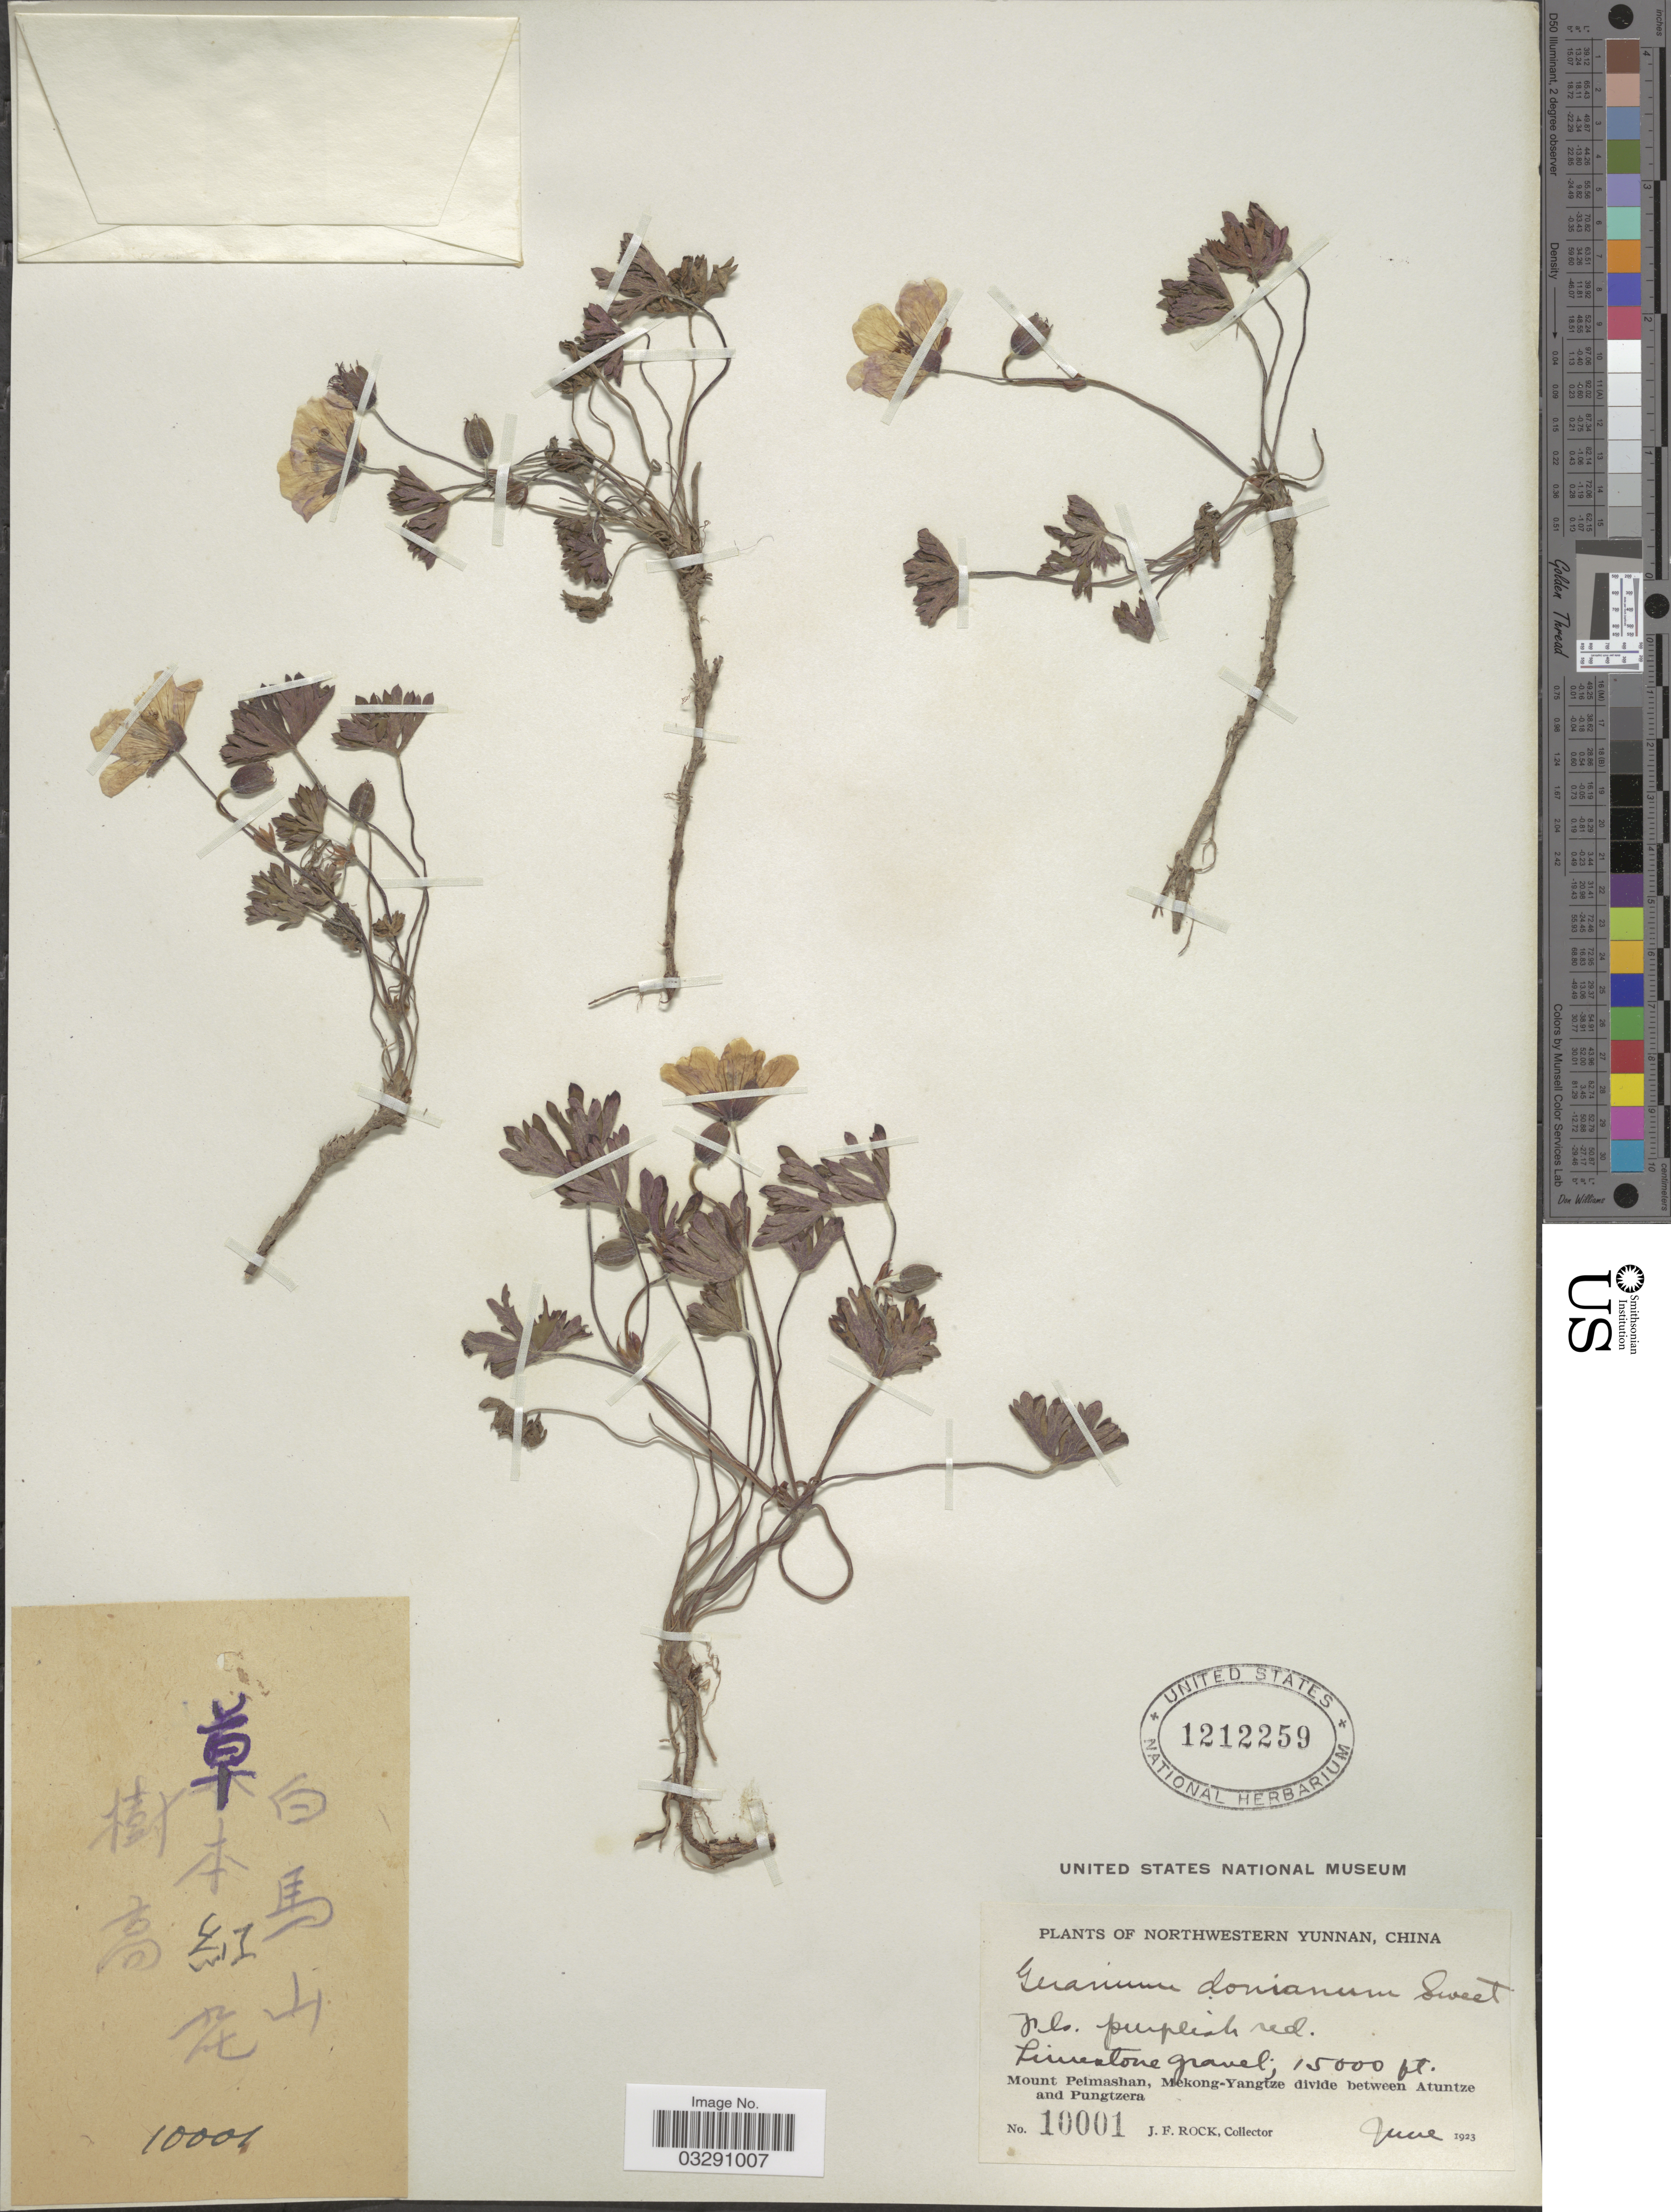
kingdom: Plantae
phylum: Tracheophyta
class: Magnoliopsida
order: Geraniales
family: Geraniaceae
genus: Geranium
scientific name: Geranium donianum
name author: Sweet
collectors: J. Rock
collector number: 10001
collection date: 1923-06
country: China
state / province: Yunnan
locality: Northwestern Yunnan. Mount Peimashan, Mekong-Yangtze divide between Atuntze and Pungtzera.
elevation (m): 4572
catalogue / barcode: US 1212259